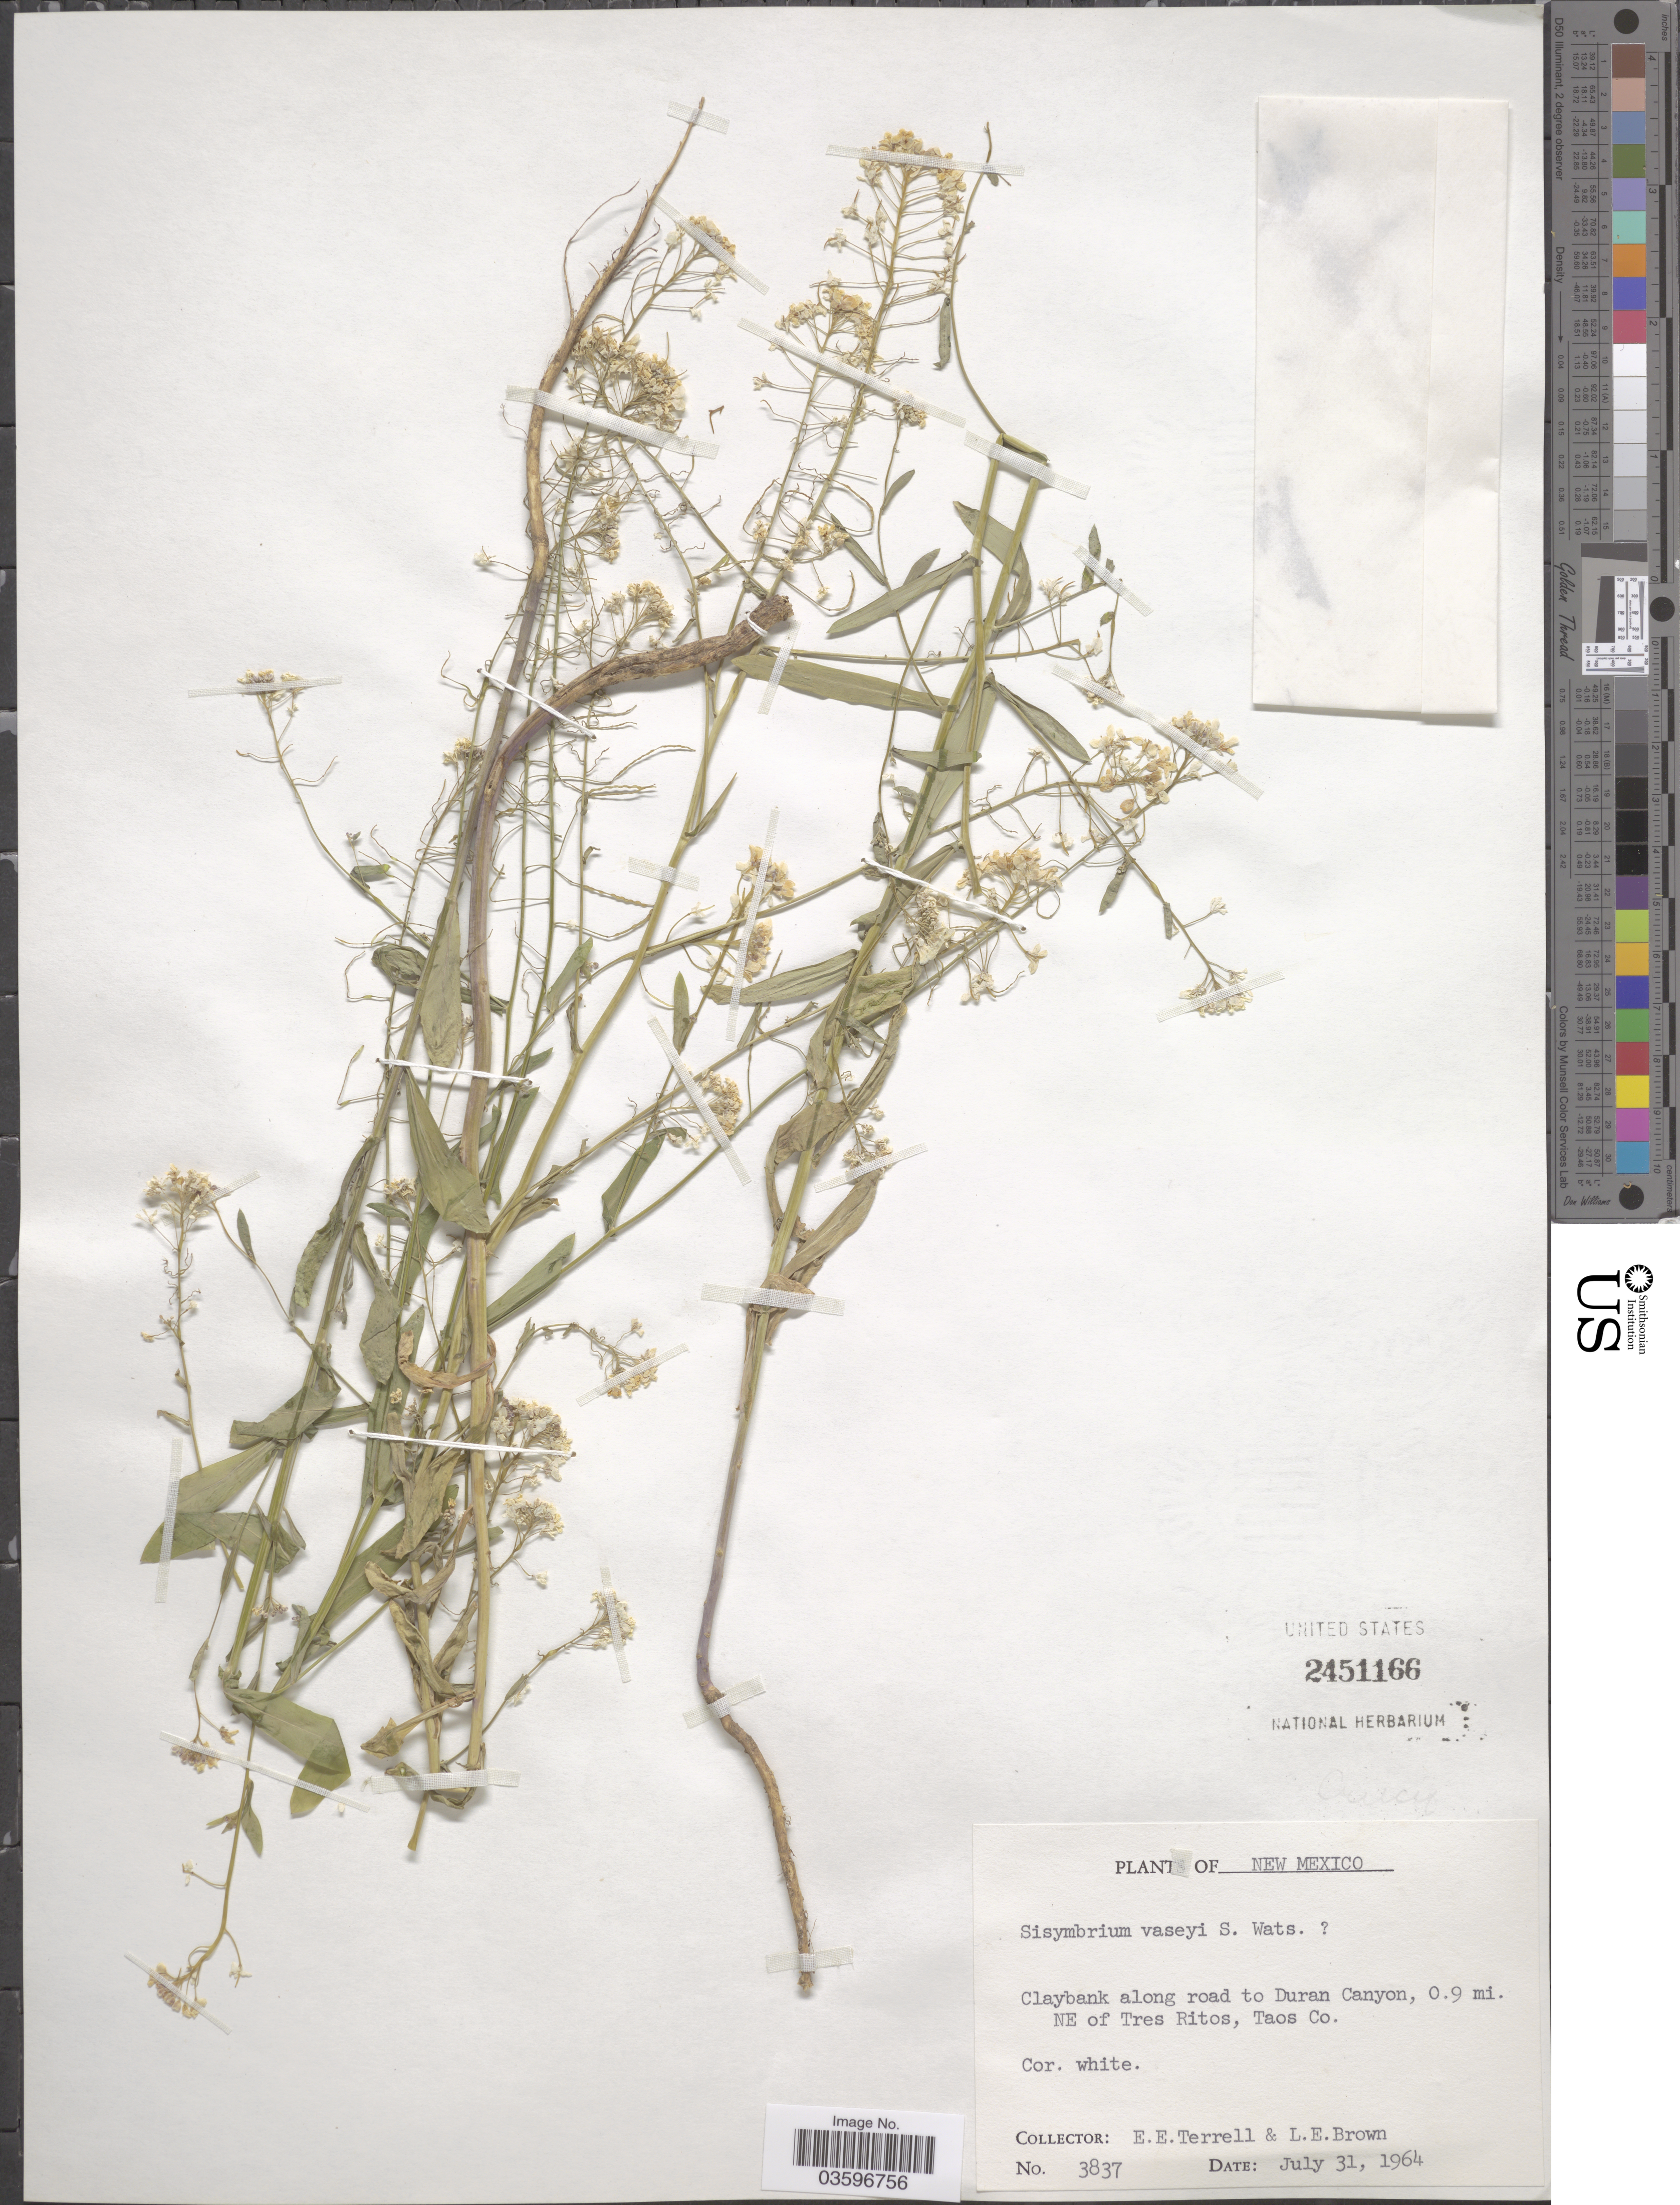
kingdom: Plantae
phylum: Tracheophyta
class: Magnoliopsida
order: Brassicales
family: Brassicaceae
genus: Thelypodiopsis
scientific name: Thelypodiopsis vaseyi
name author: (S. Watson ex B.L. Rob.) Rollins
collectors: E. E. Terrell & L. E. Brown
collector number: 3837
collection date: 1964-07-31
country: United States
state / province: New Mexico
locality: Claybank along road to Duran Canyon, 0.9 mi. NE of Tres Ritos, Taos Co.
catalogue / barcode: US 2451166